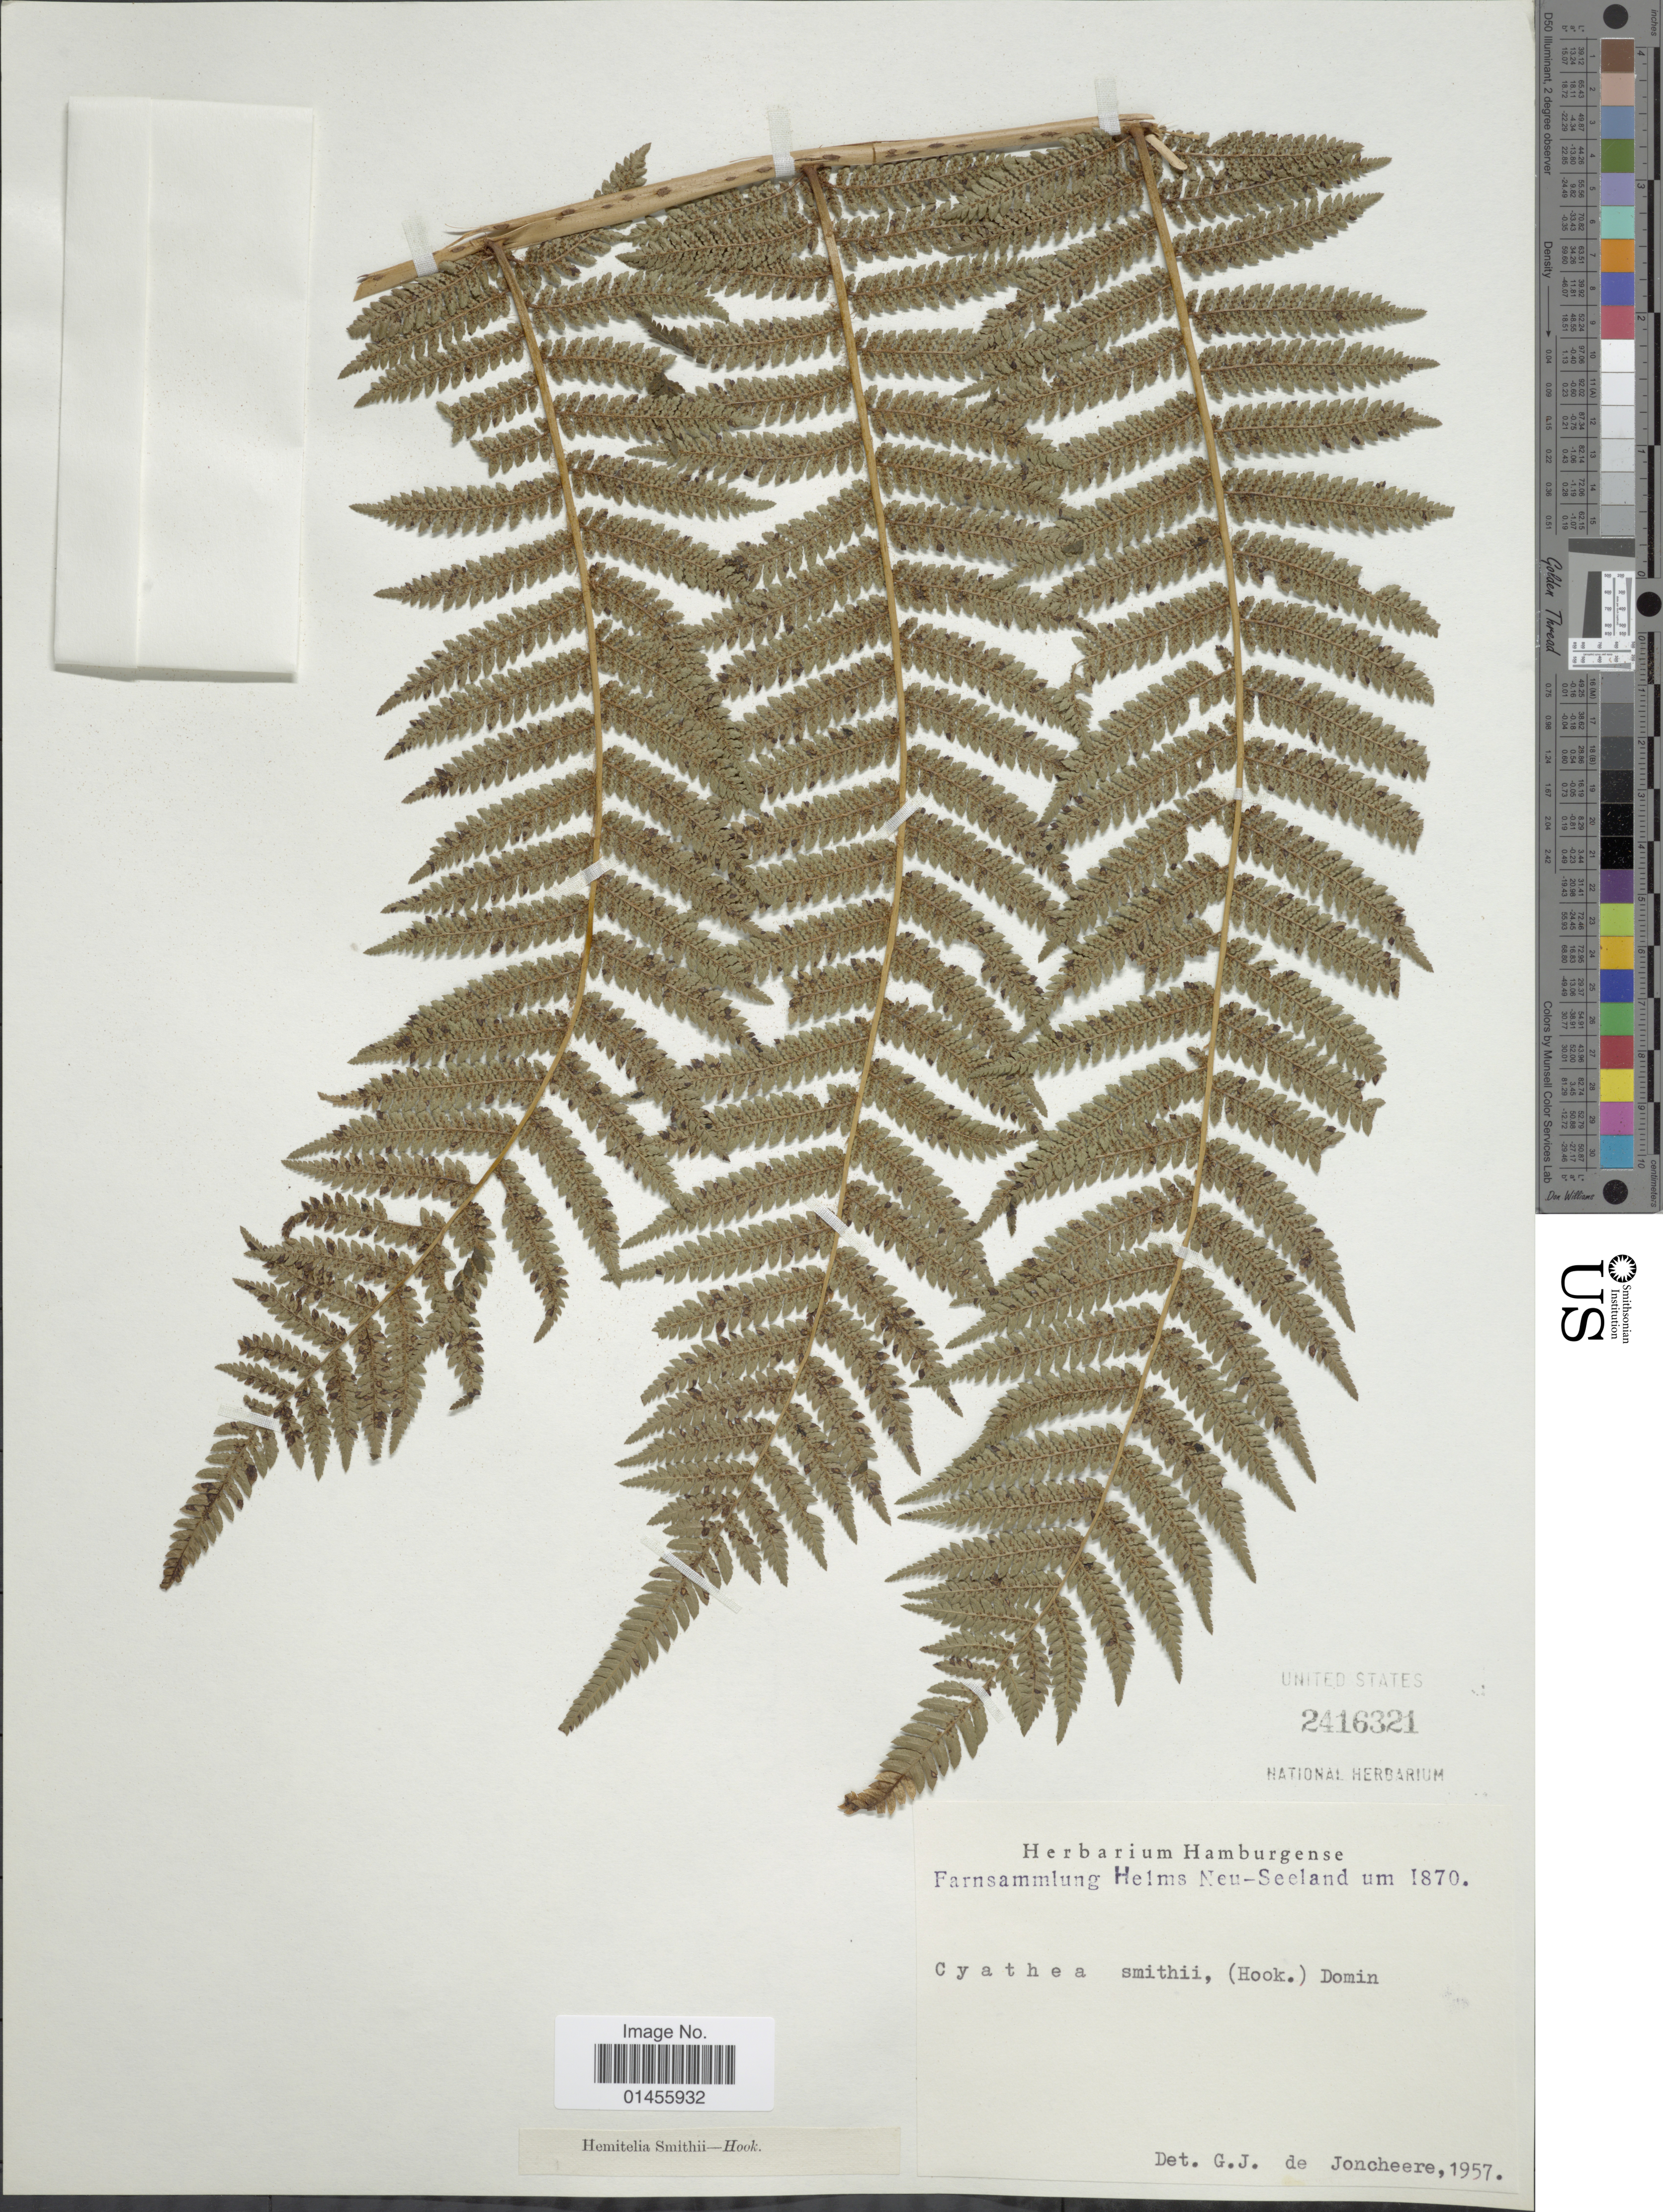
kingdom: Plantae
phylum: Tracheophyta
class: Polypodiopsida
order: Cyatheales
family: Cyatheaceae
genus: Alsophila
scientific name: Alsophila smithii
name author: (Hook.) R.M. Tryon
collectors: F. Helms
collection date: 1870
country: New Zealand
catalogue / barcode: US 2416321